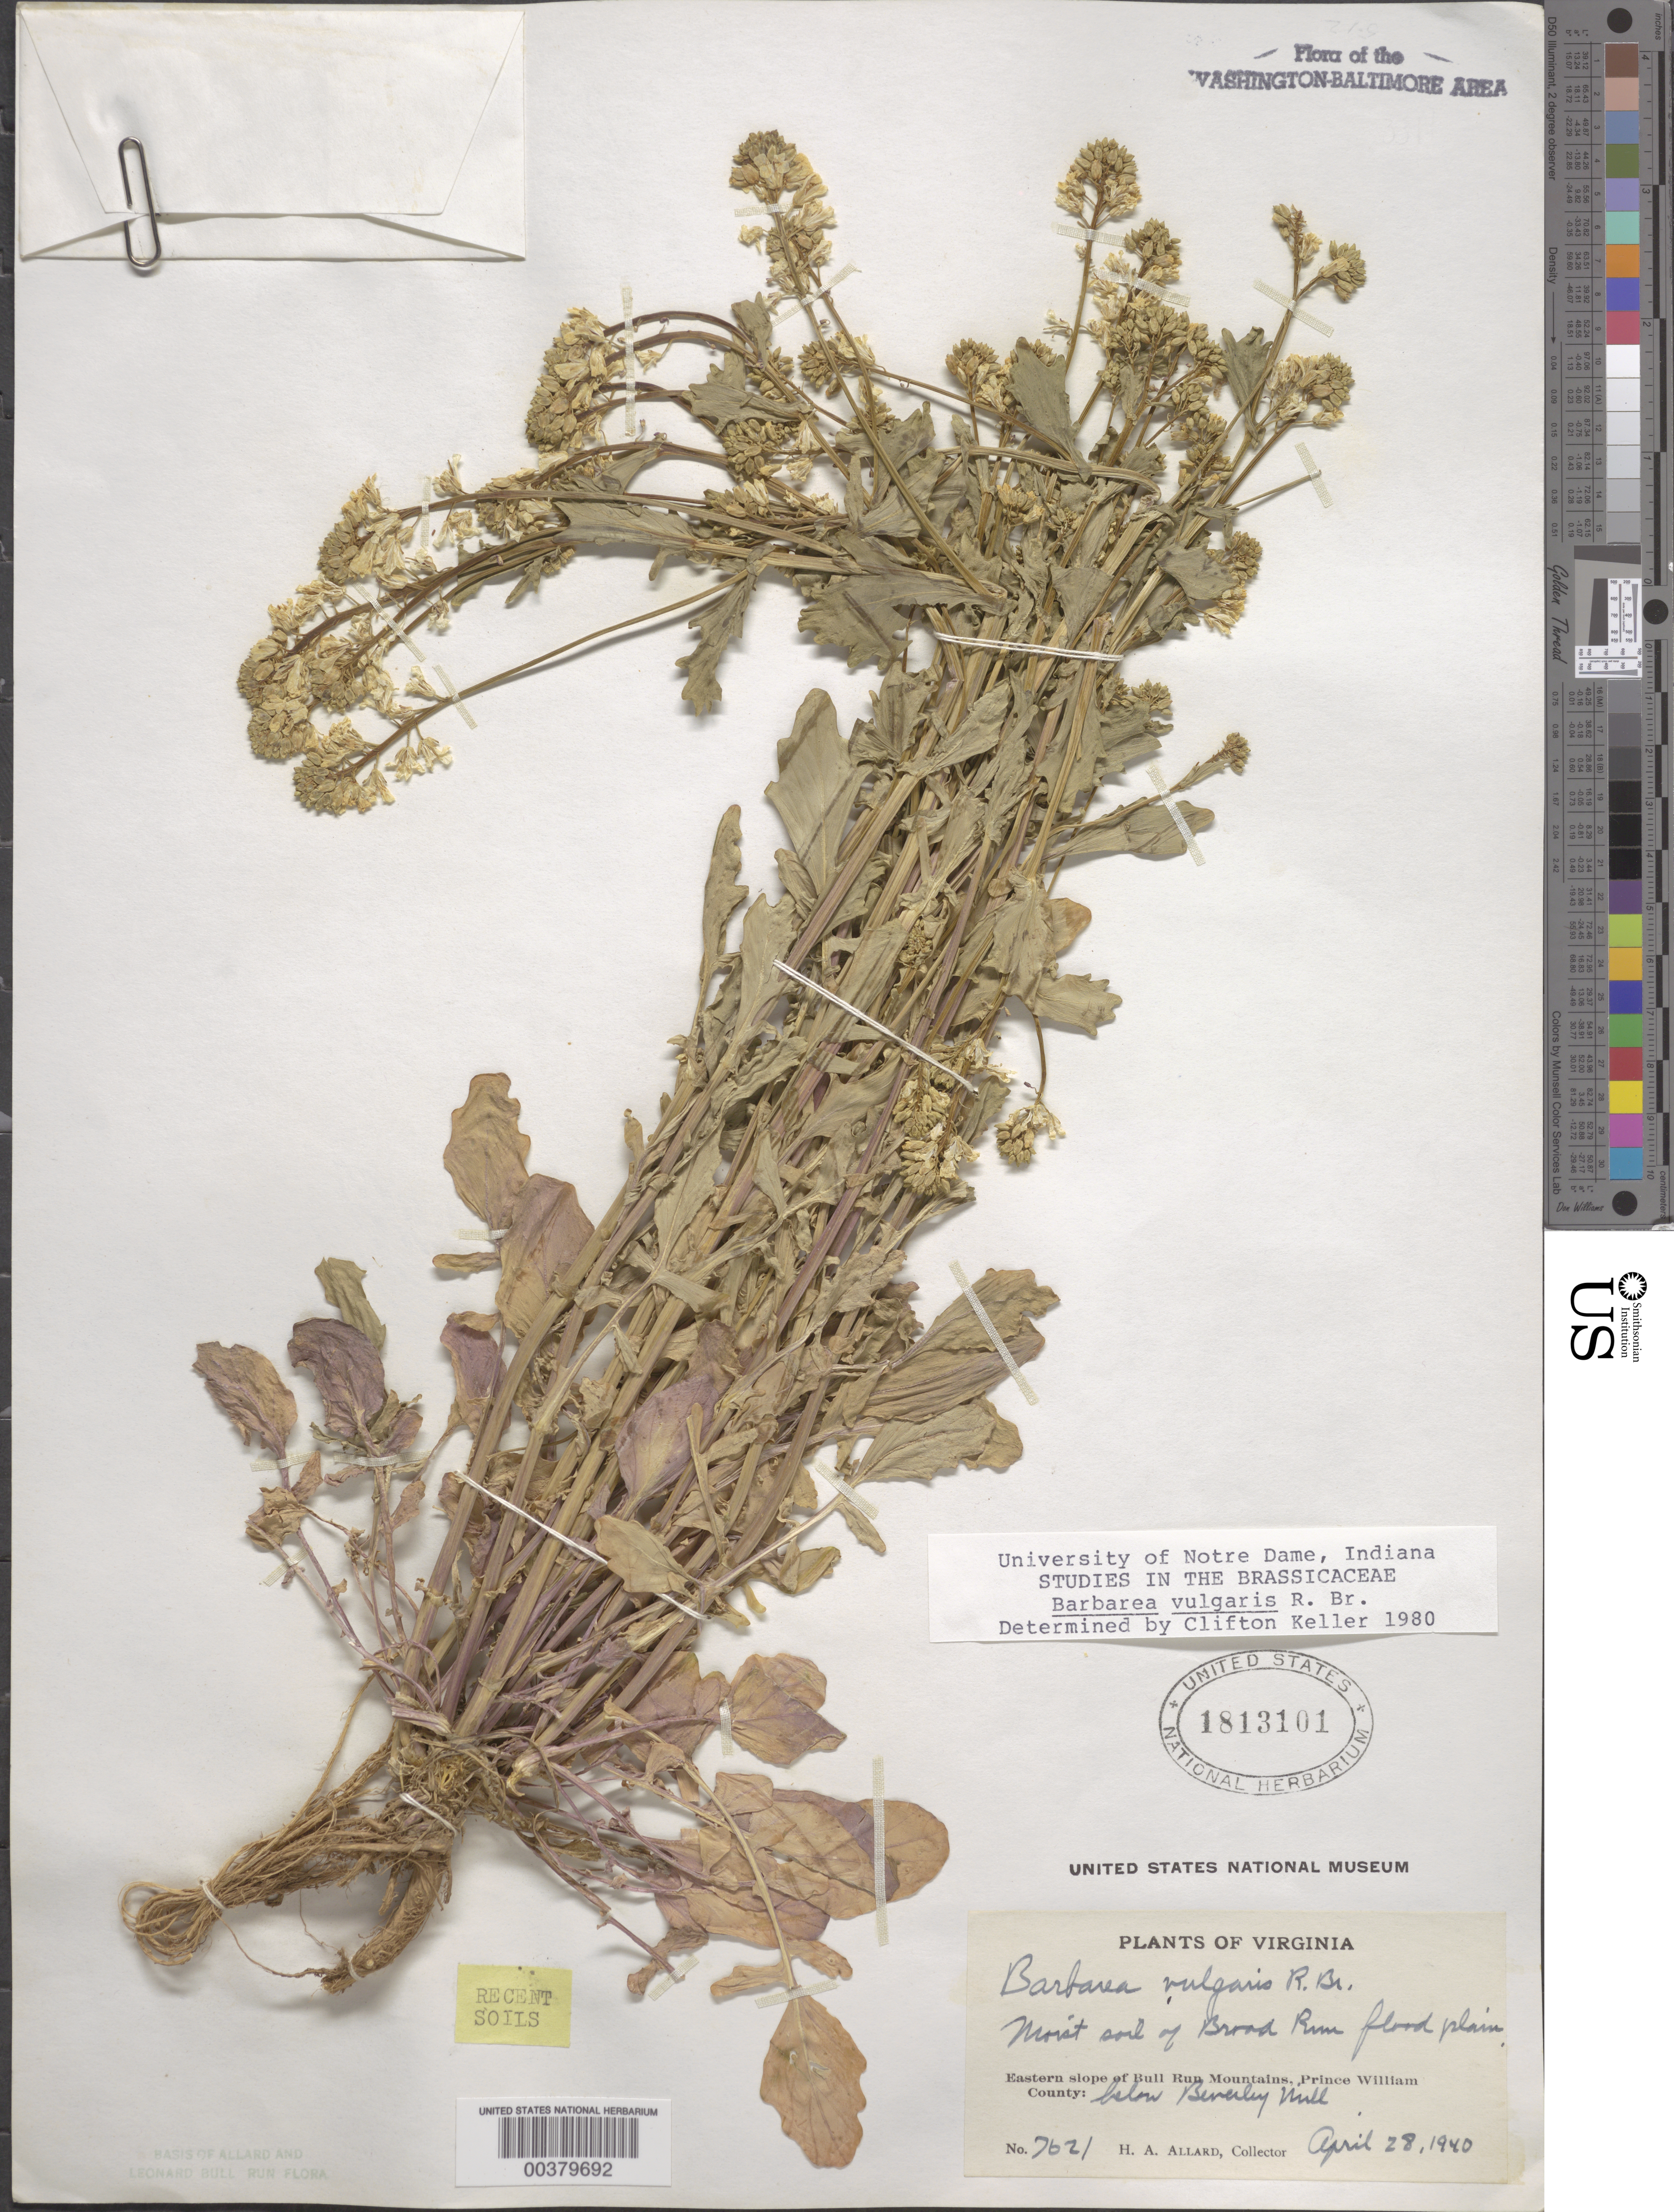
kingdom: Plantae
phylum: Tracheophyta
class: Magnoliopsida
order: Brassicales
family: Brassicaceae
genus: Barbarea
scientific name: Barbarea vulgaris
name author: W.T. Aiton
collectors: H. A. Allard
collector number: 7621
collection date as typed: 28 Apr 1940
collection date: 1940-04-28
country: United States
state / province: Virginia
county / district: Prince William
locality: Broad Run below Beverley Mill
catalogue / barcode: US 1813101